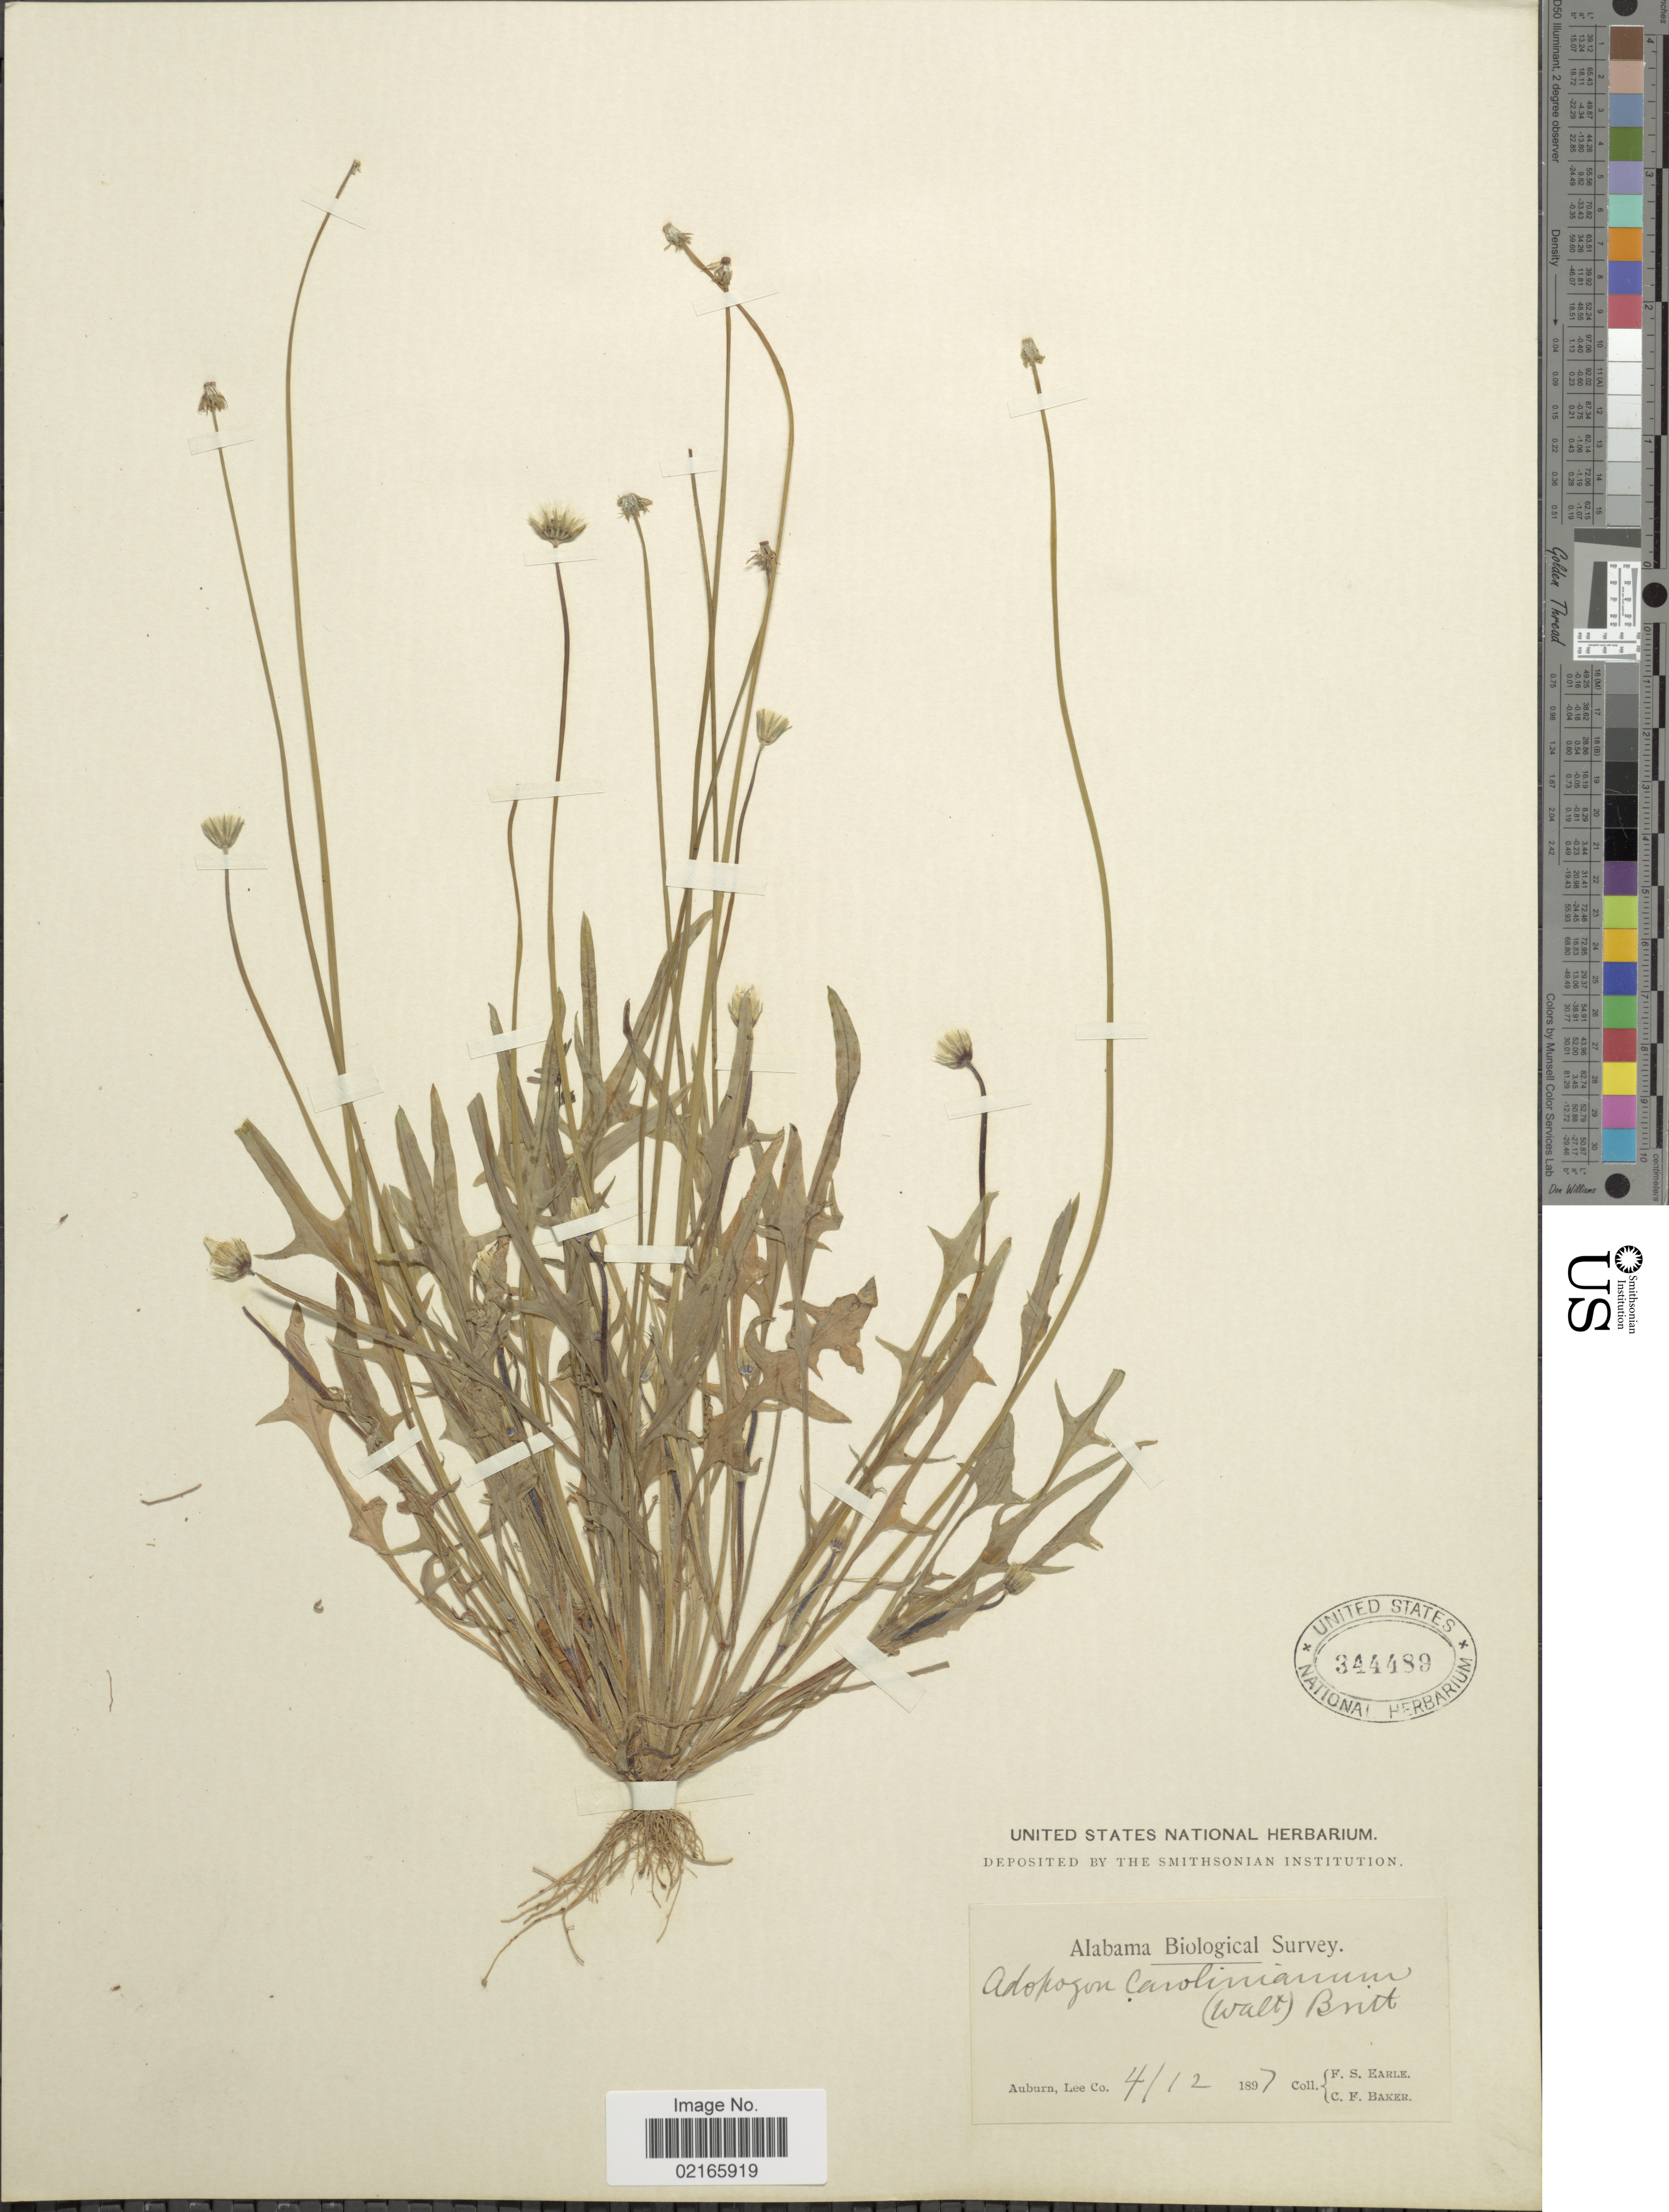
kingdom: Plantae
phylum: Tracheophyta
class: Magnoliopsida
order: Asterales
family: Asteraceae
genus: Krigia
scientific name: Krigia virginica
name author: (L.) Willd.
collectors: F. S. Earle & C. F. Baker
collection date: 1897-04-12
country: United States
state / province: Alabama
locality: Auburn, Lee Co.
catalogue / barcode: US 344489